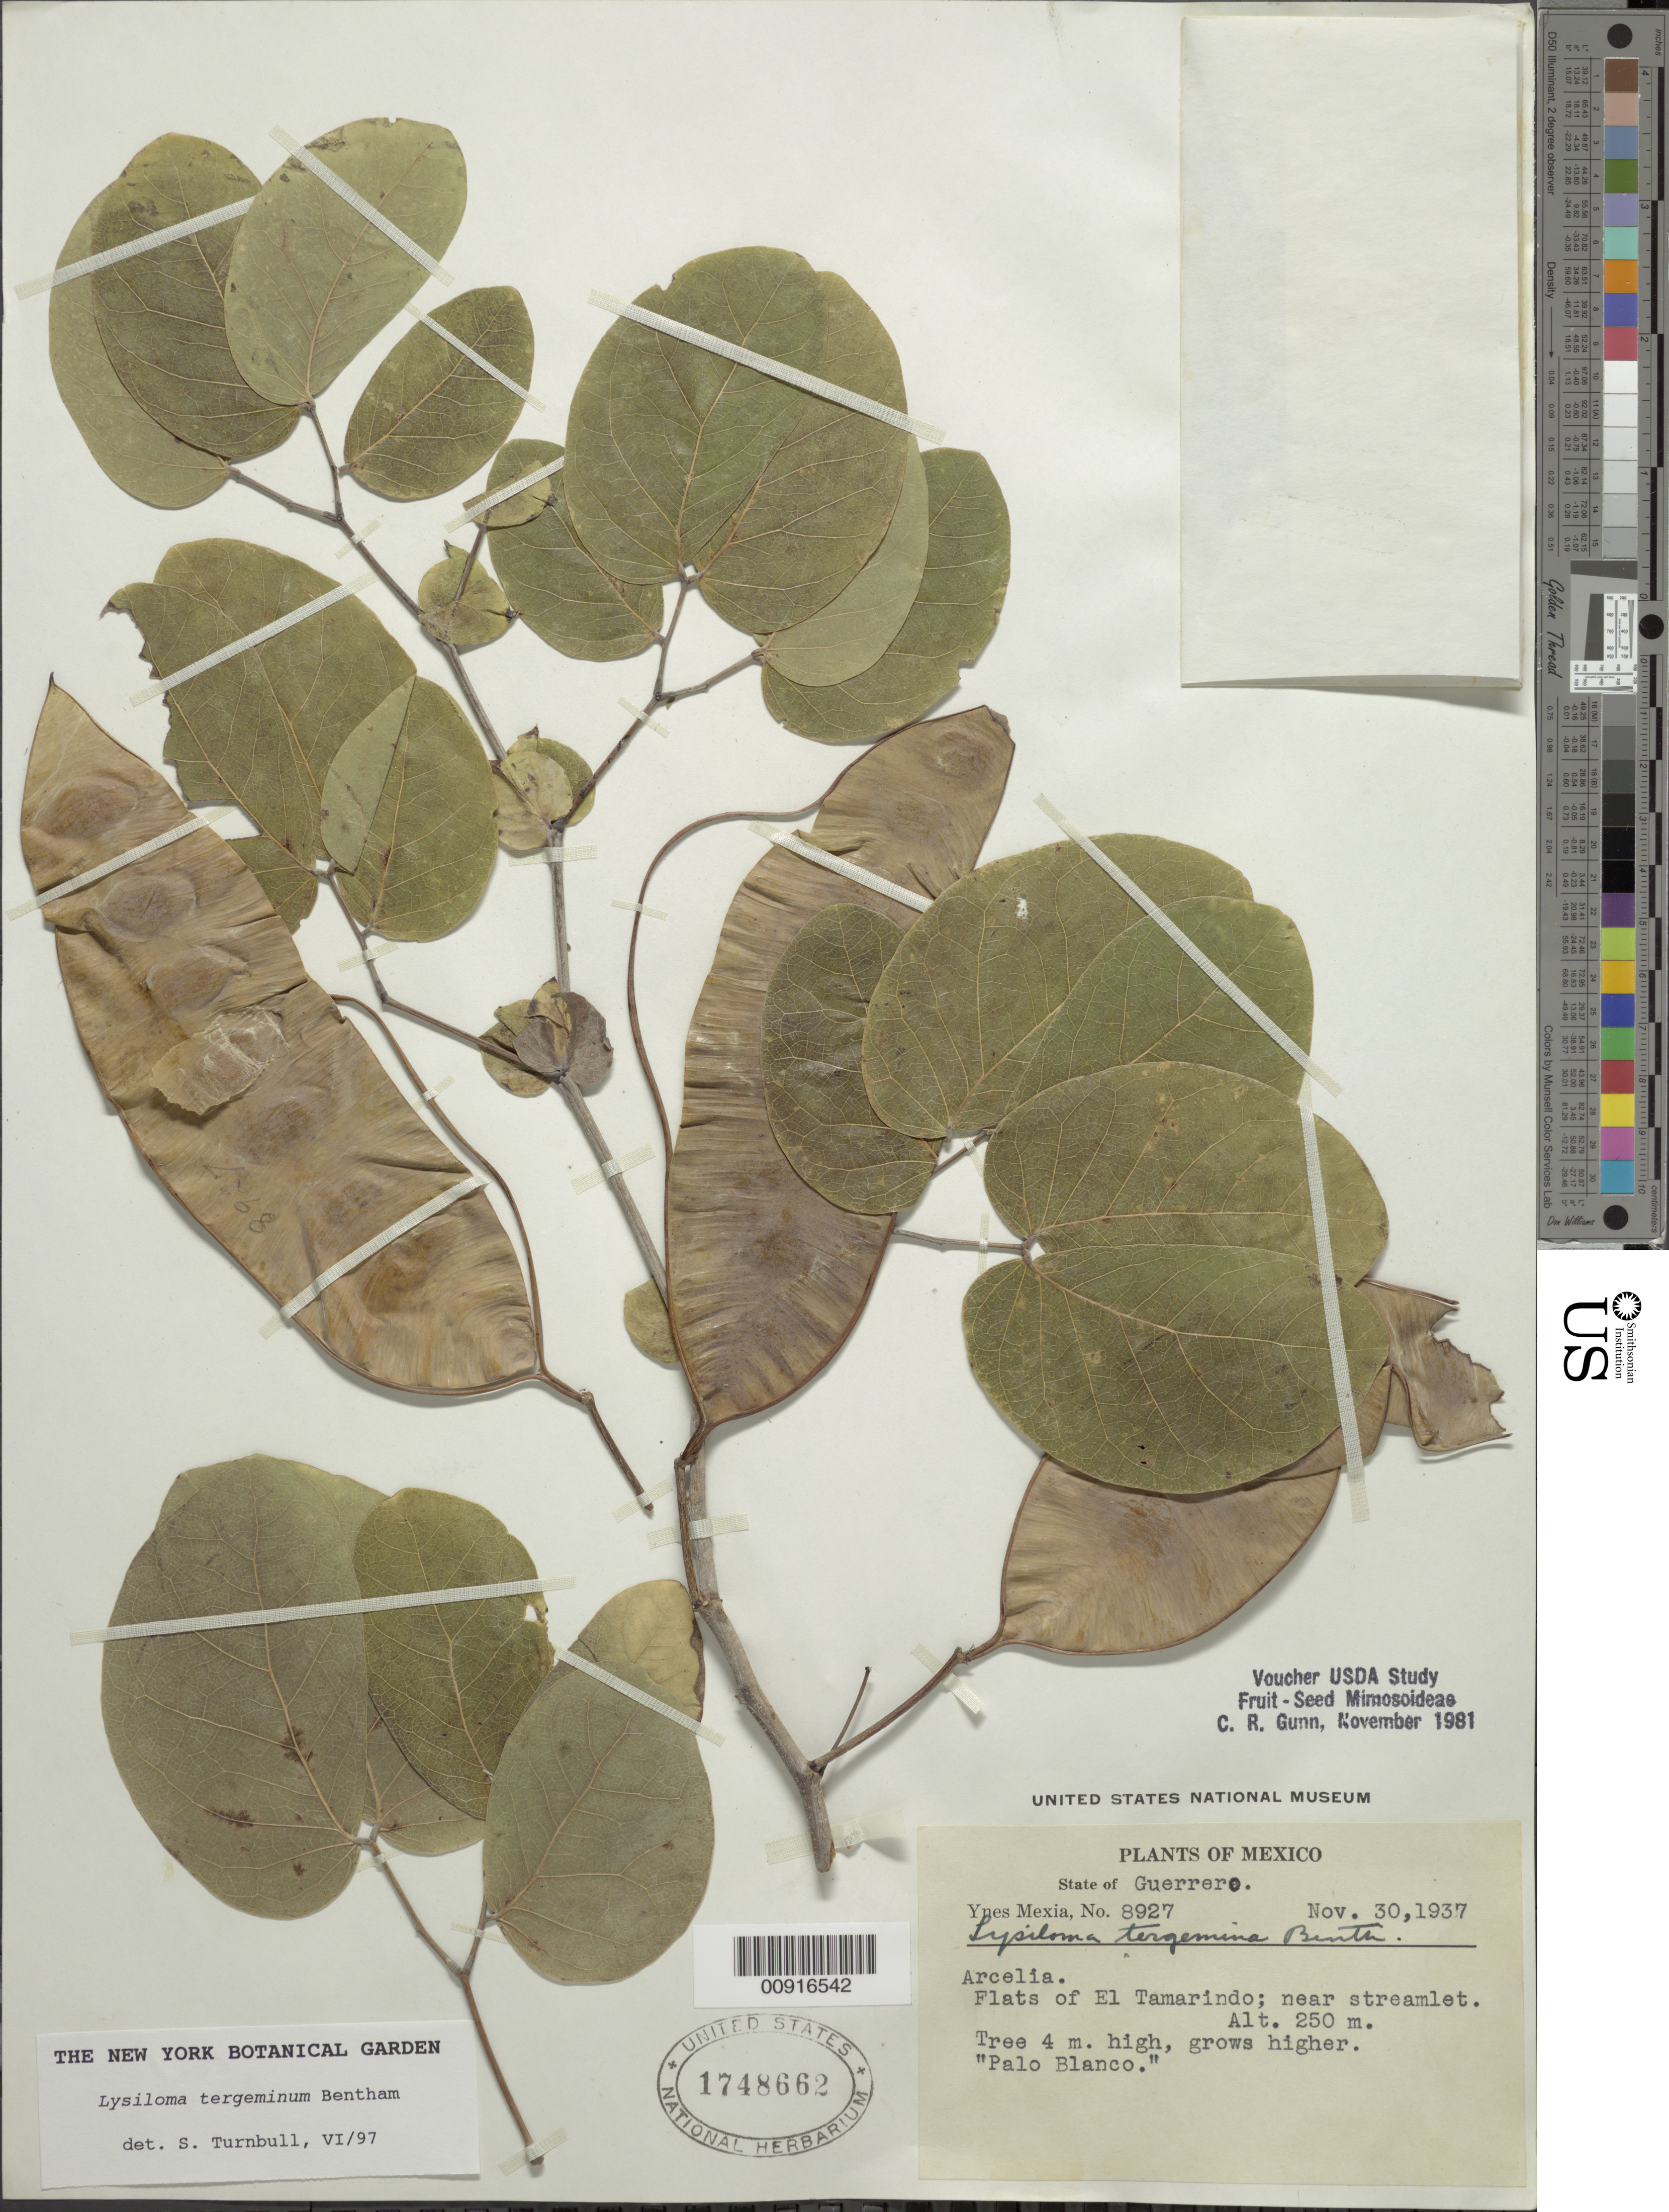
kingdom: Plantae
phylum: Tracheophyta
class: Magnoliopsida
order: Fabales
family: Fabaceae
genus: Lysiloma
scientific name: Lysiloma tergeminum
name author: Benth.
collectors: Y. Mexia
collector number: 8927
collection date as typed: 30 Nov 1937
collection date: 1937-11-30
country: Mexico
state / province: Guerrero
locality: Flats of El Tamarindo; near streamlet.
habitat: Flats near streamlet.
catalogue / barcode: US 1748662